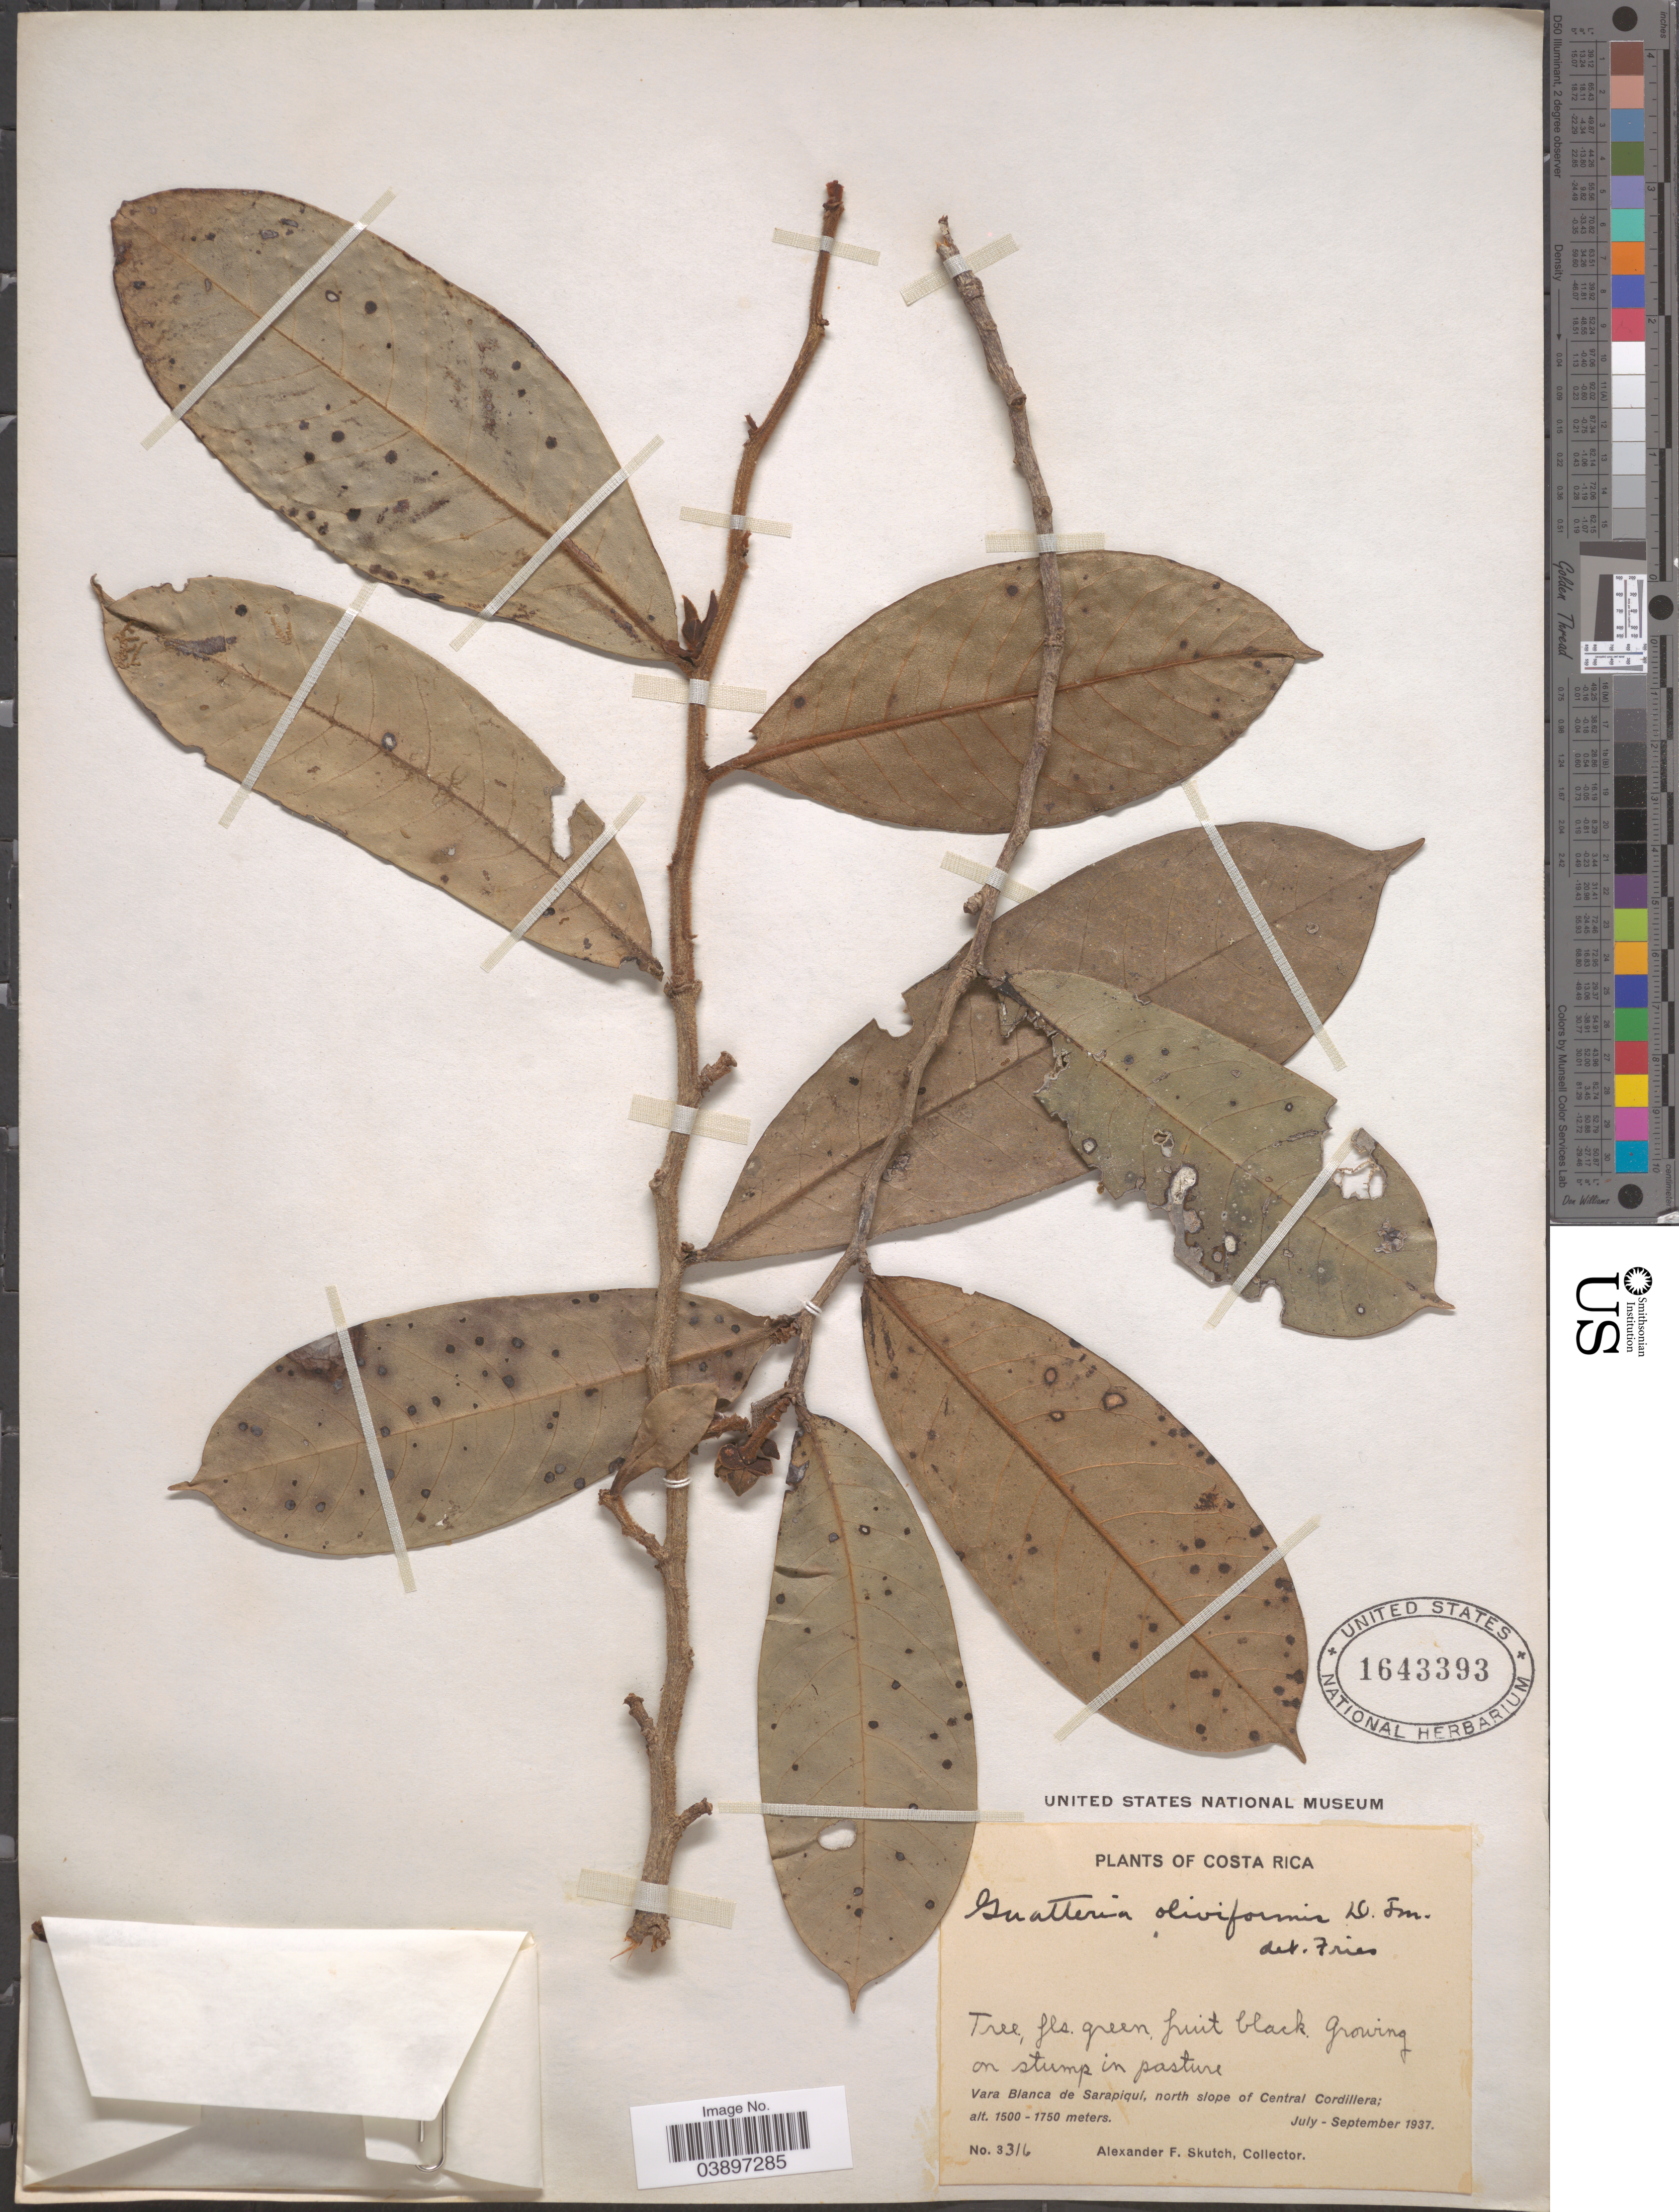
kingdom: Plantae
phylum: Tracheophyta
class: Magnoliopsida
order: Magnoliales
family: Annonaceae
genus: Guatteria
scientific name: Guatteria oliviformis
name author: Donn. Sm.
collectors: A. F. Skutch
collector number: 3316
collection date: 1937-07/1937-09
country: Costa Rica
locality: On stump in pasture. Vara Blanca de Sarapiquí, north slope of Central Cordillera.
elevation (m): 1500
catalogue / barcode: US 1643393